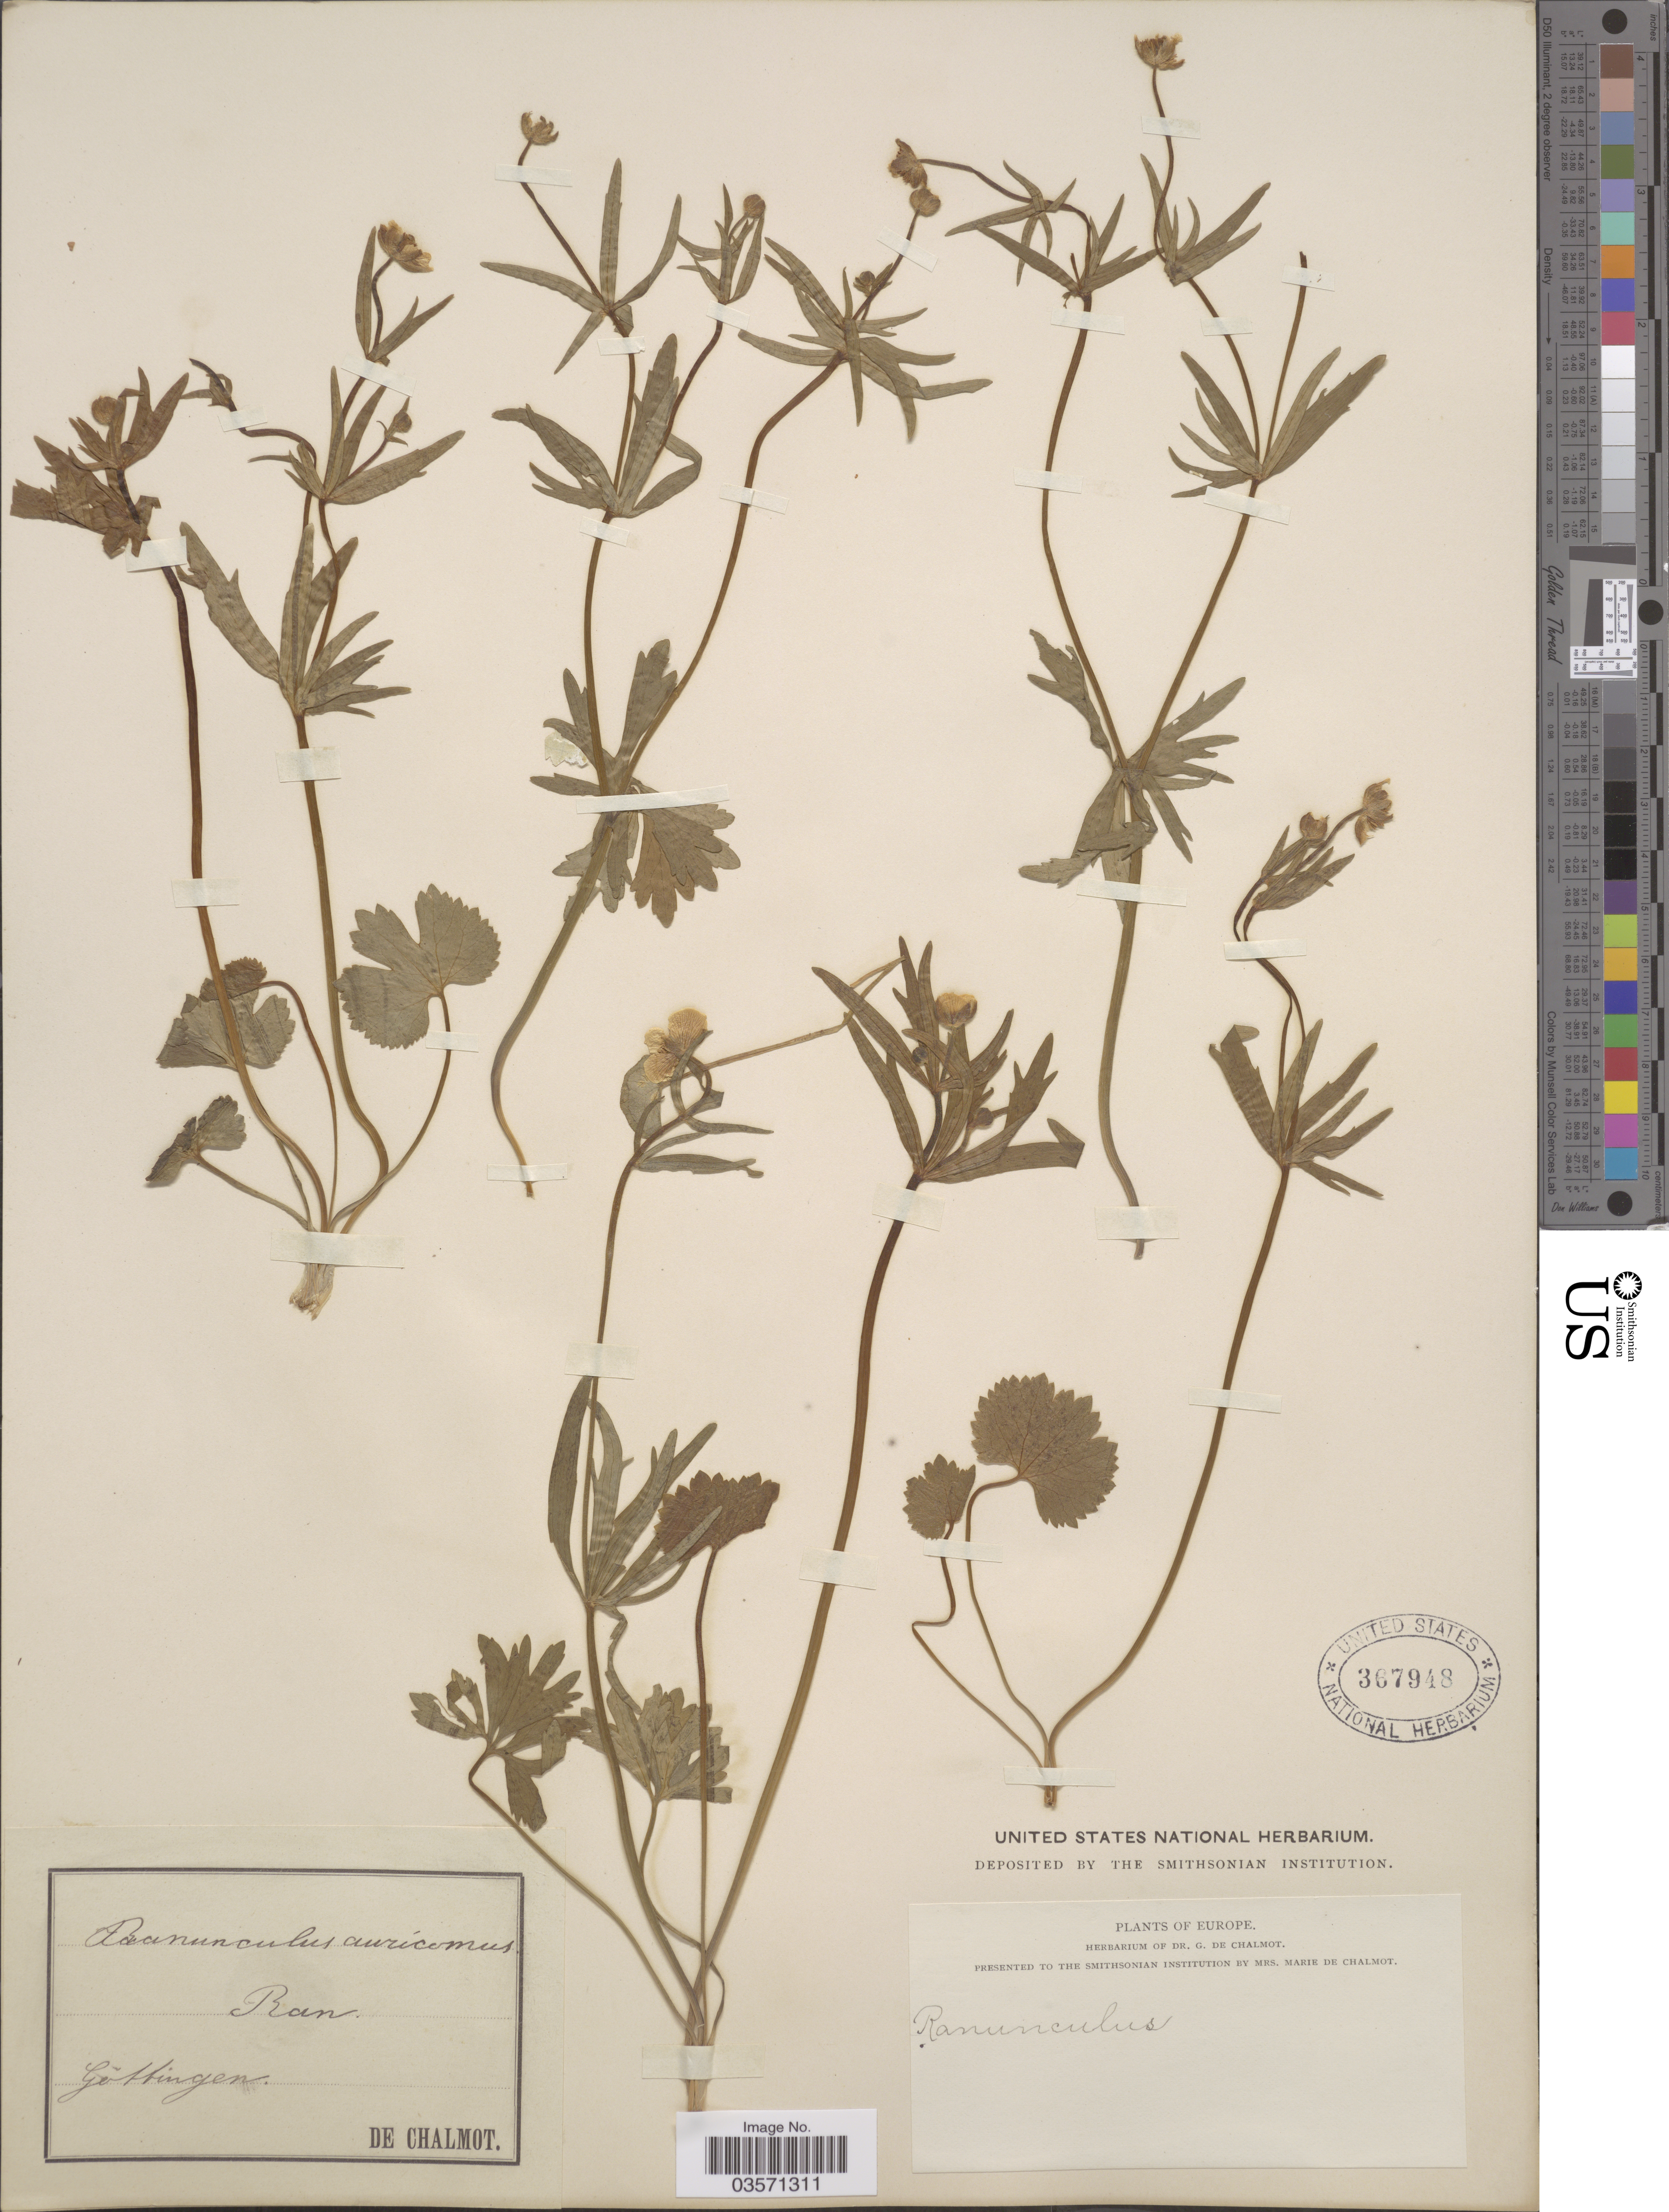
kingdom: Plantae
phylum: Tracheophyta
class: Magnoliopsida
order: Ranunculales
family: Ranunculaceae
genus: Ranunculus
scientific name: Ranunculus auricomus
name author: L.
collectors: G. de Chalmot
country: Germany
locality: Gõttingen. Europe.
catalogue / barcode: US 367948